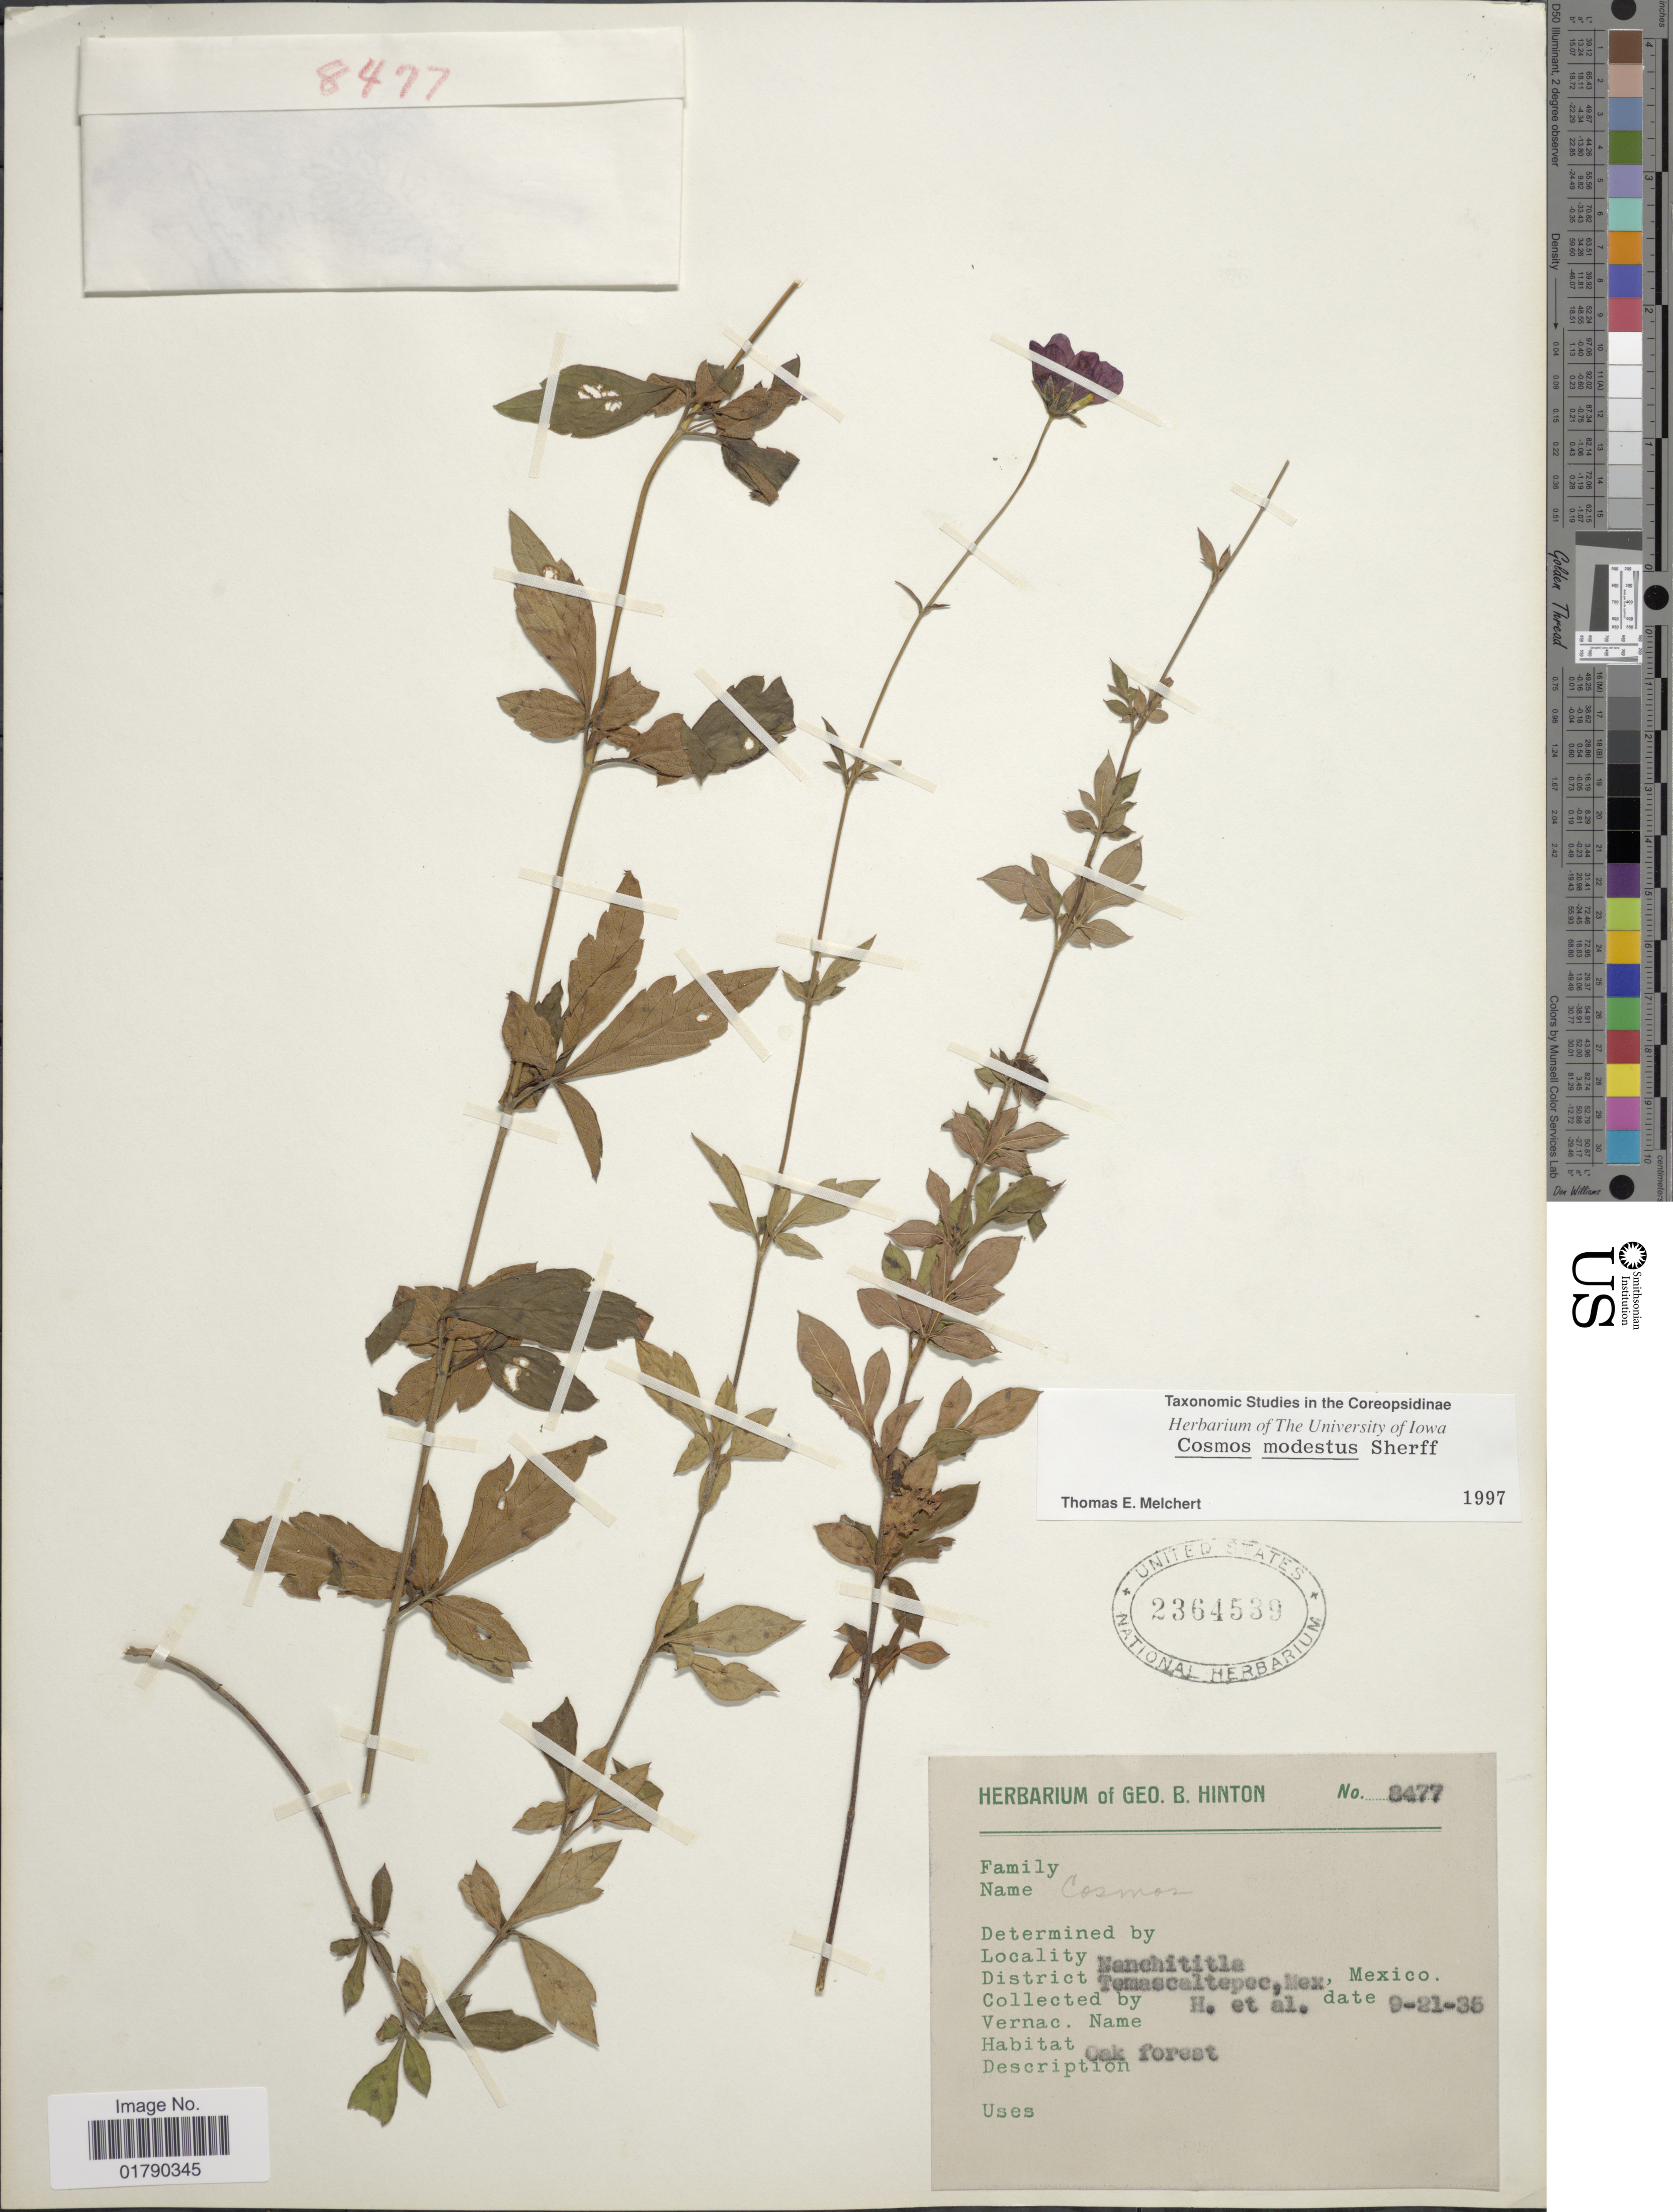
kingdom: Plantae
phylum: Tracheophyta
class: Magnoliopsida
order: Asterales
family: Asteraceae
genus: Cosmos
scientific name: Cosmos modestus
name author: Sherff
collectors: G. B. Hinton & et al.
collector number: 8477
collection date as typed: Transcribed d/m/y: 21/9/35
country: Mexico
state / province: México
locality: Nanchititla, District Temascaltepec, Mex.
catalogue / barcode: US 2364539